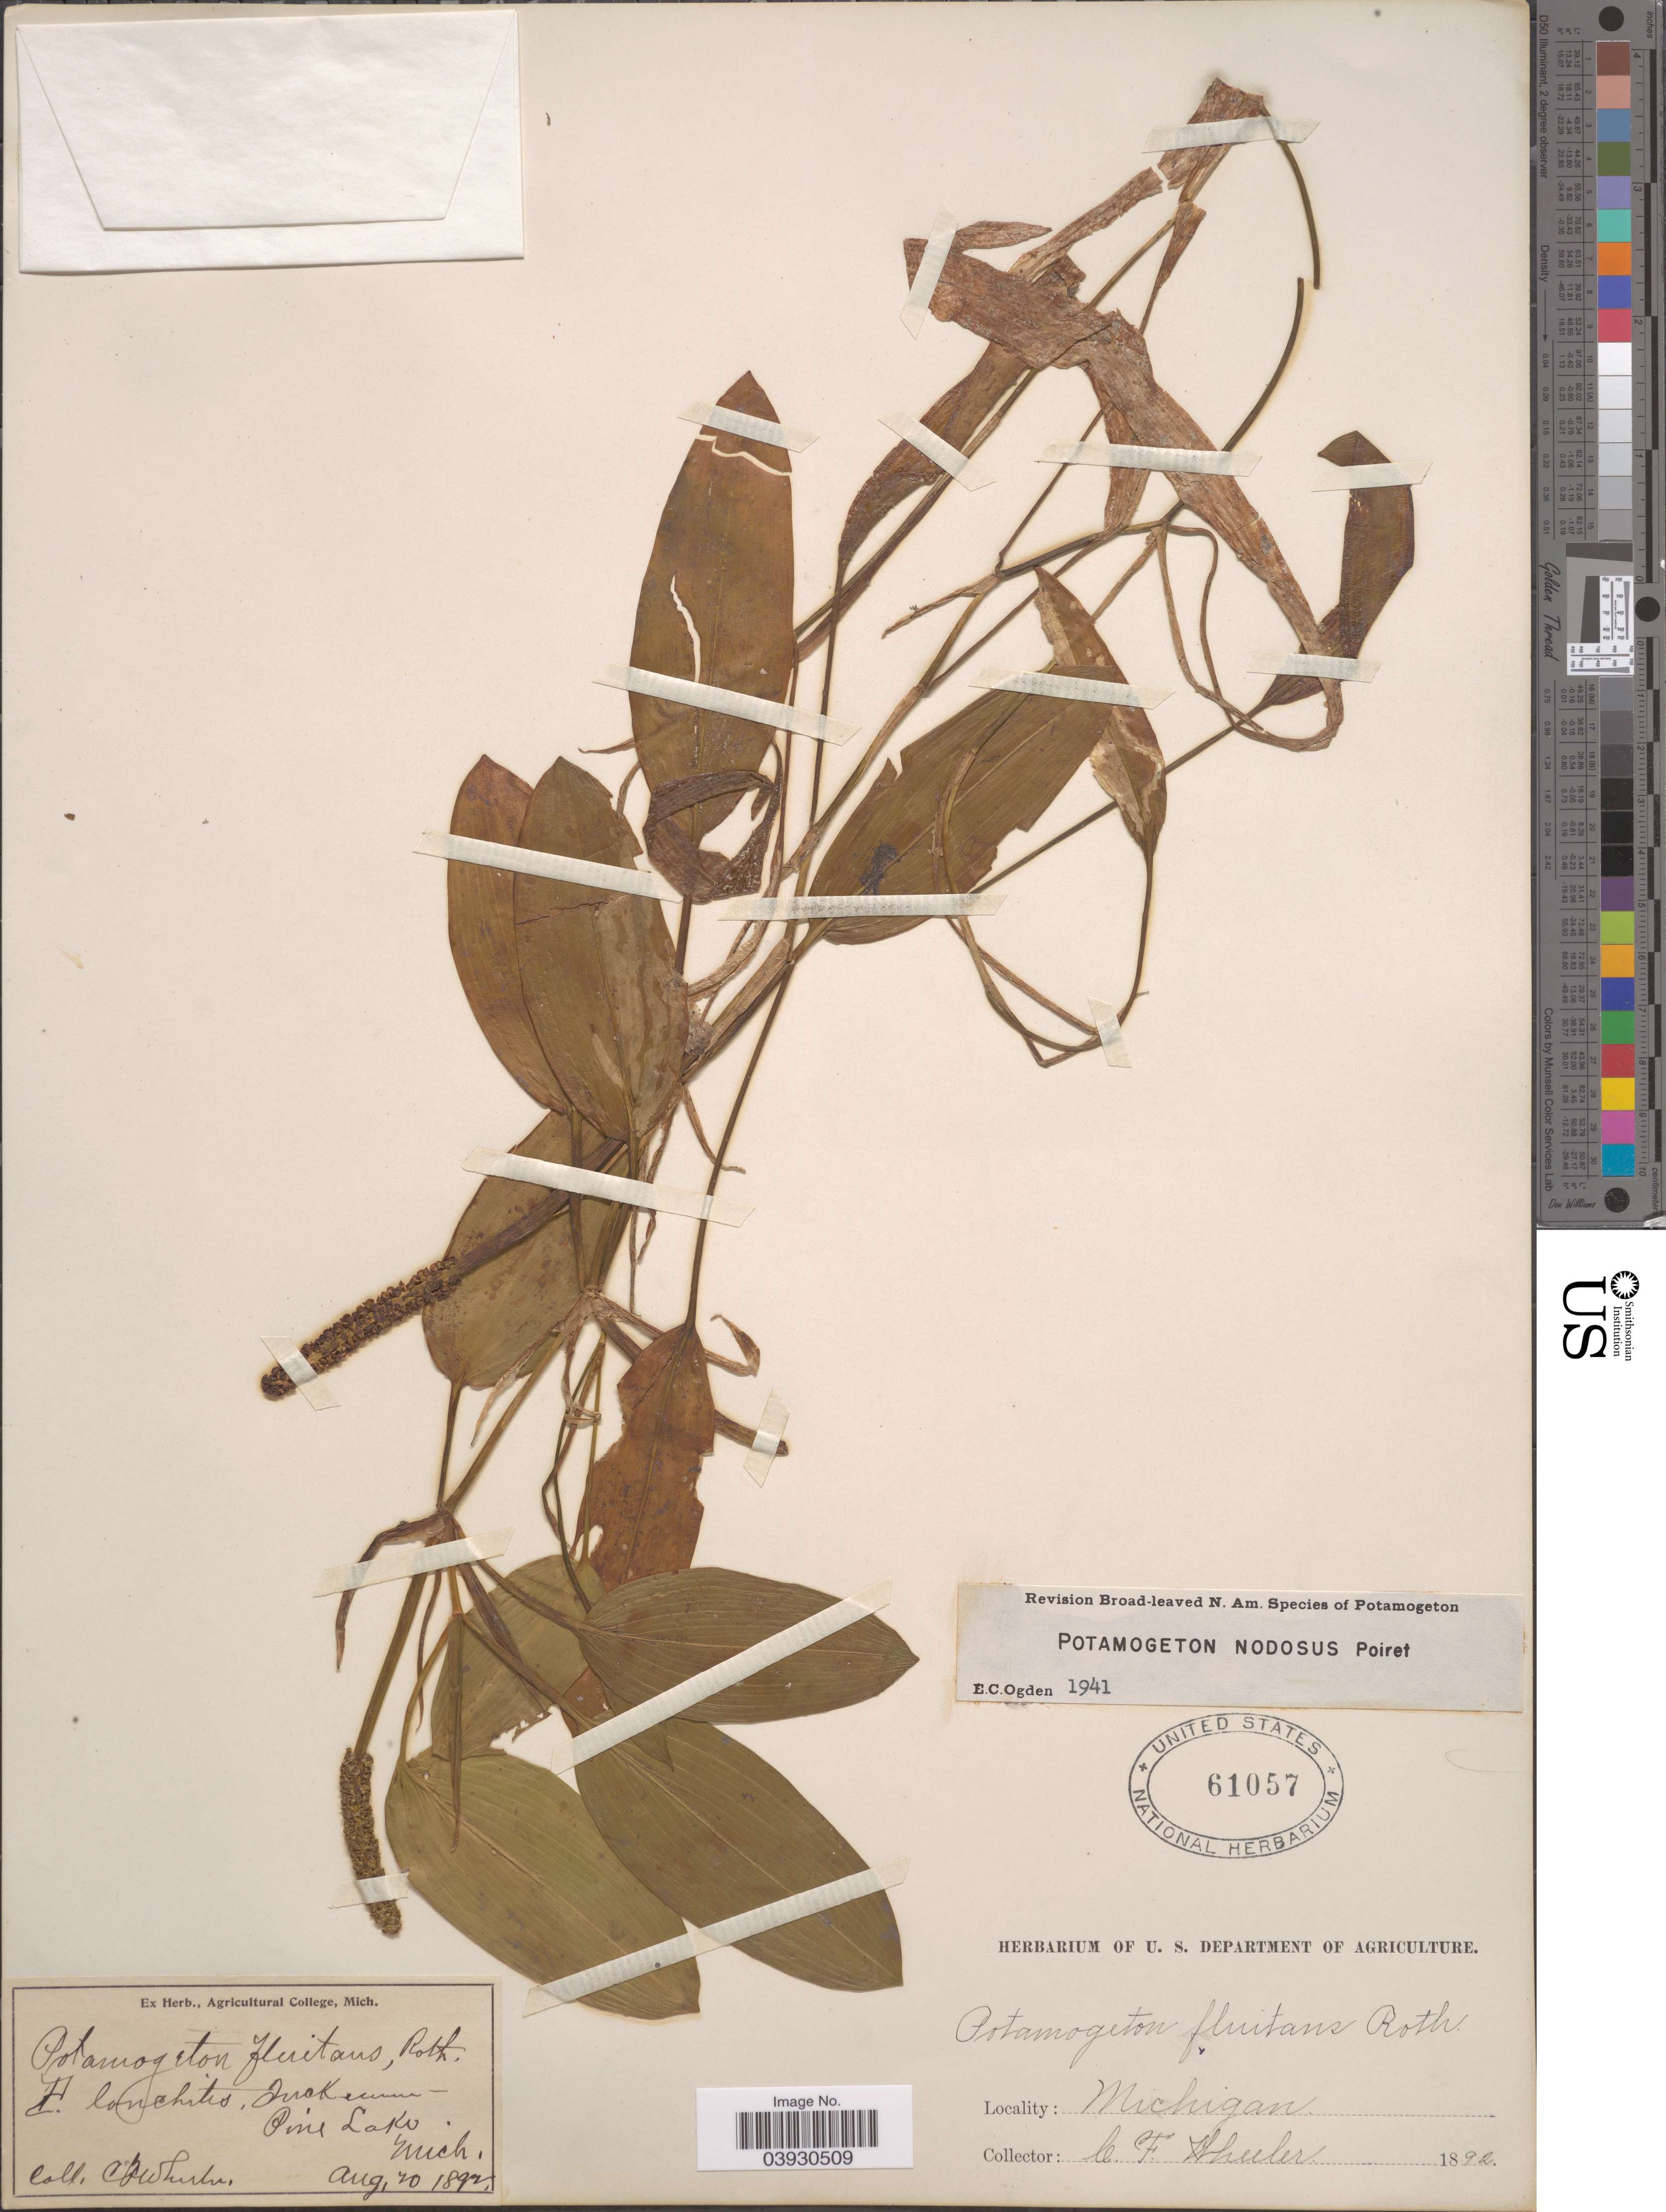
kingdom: Plantae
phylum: Tracheophyta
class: Liliopsida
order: Alismatales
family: Potamogetonaceae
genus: Potamogeton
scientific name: Potamogeton nodosus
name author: Poir.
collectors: C. Wheeler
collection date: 1892-08-20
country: United States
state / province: Michigan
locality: Pine Lake.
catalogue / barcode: US 61057